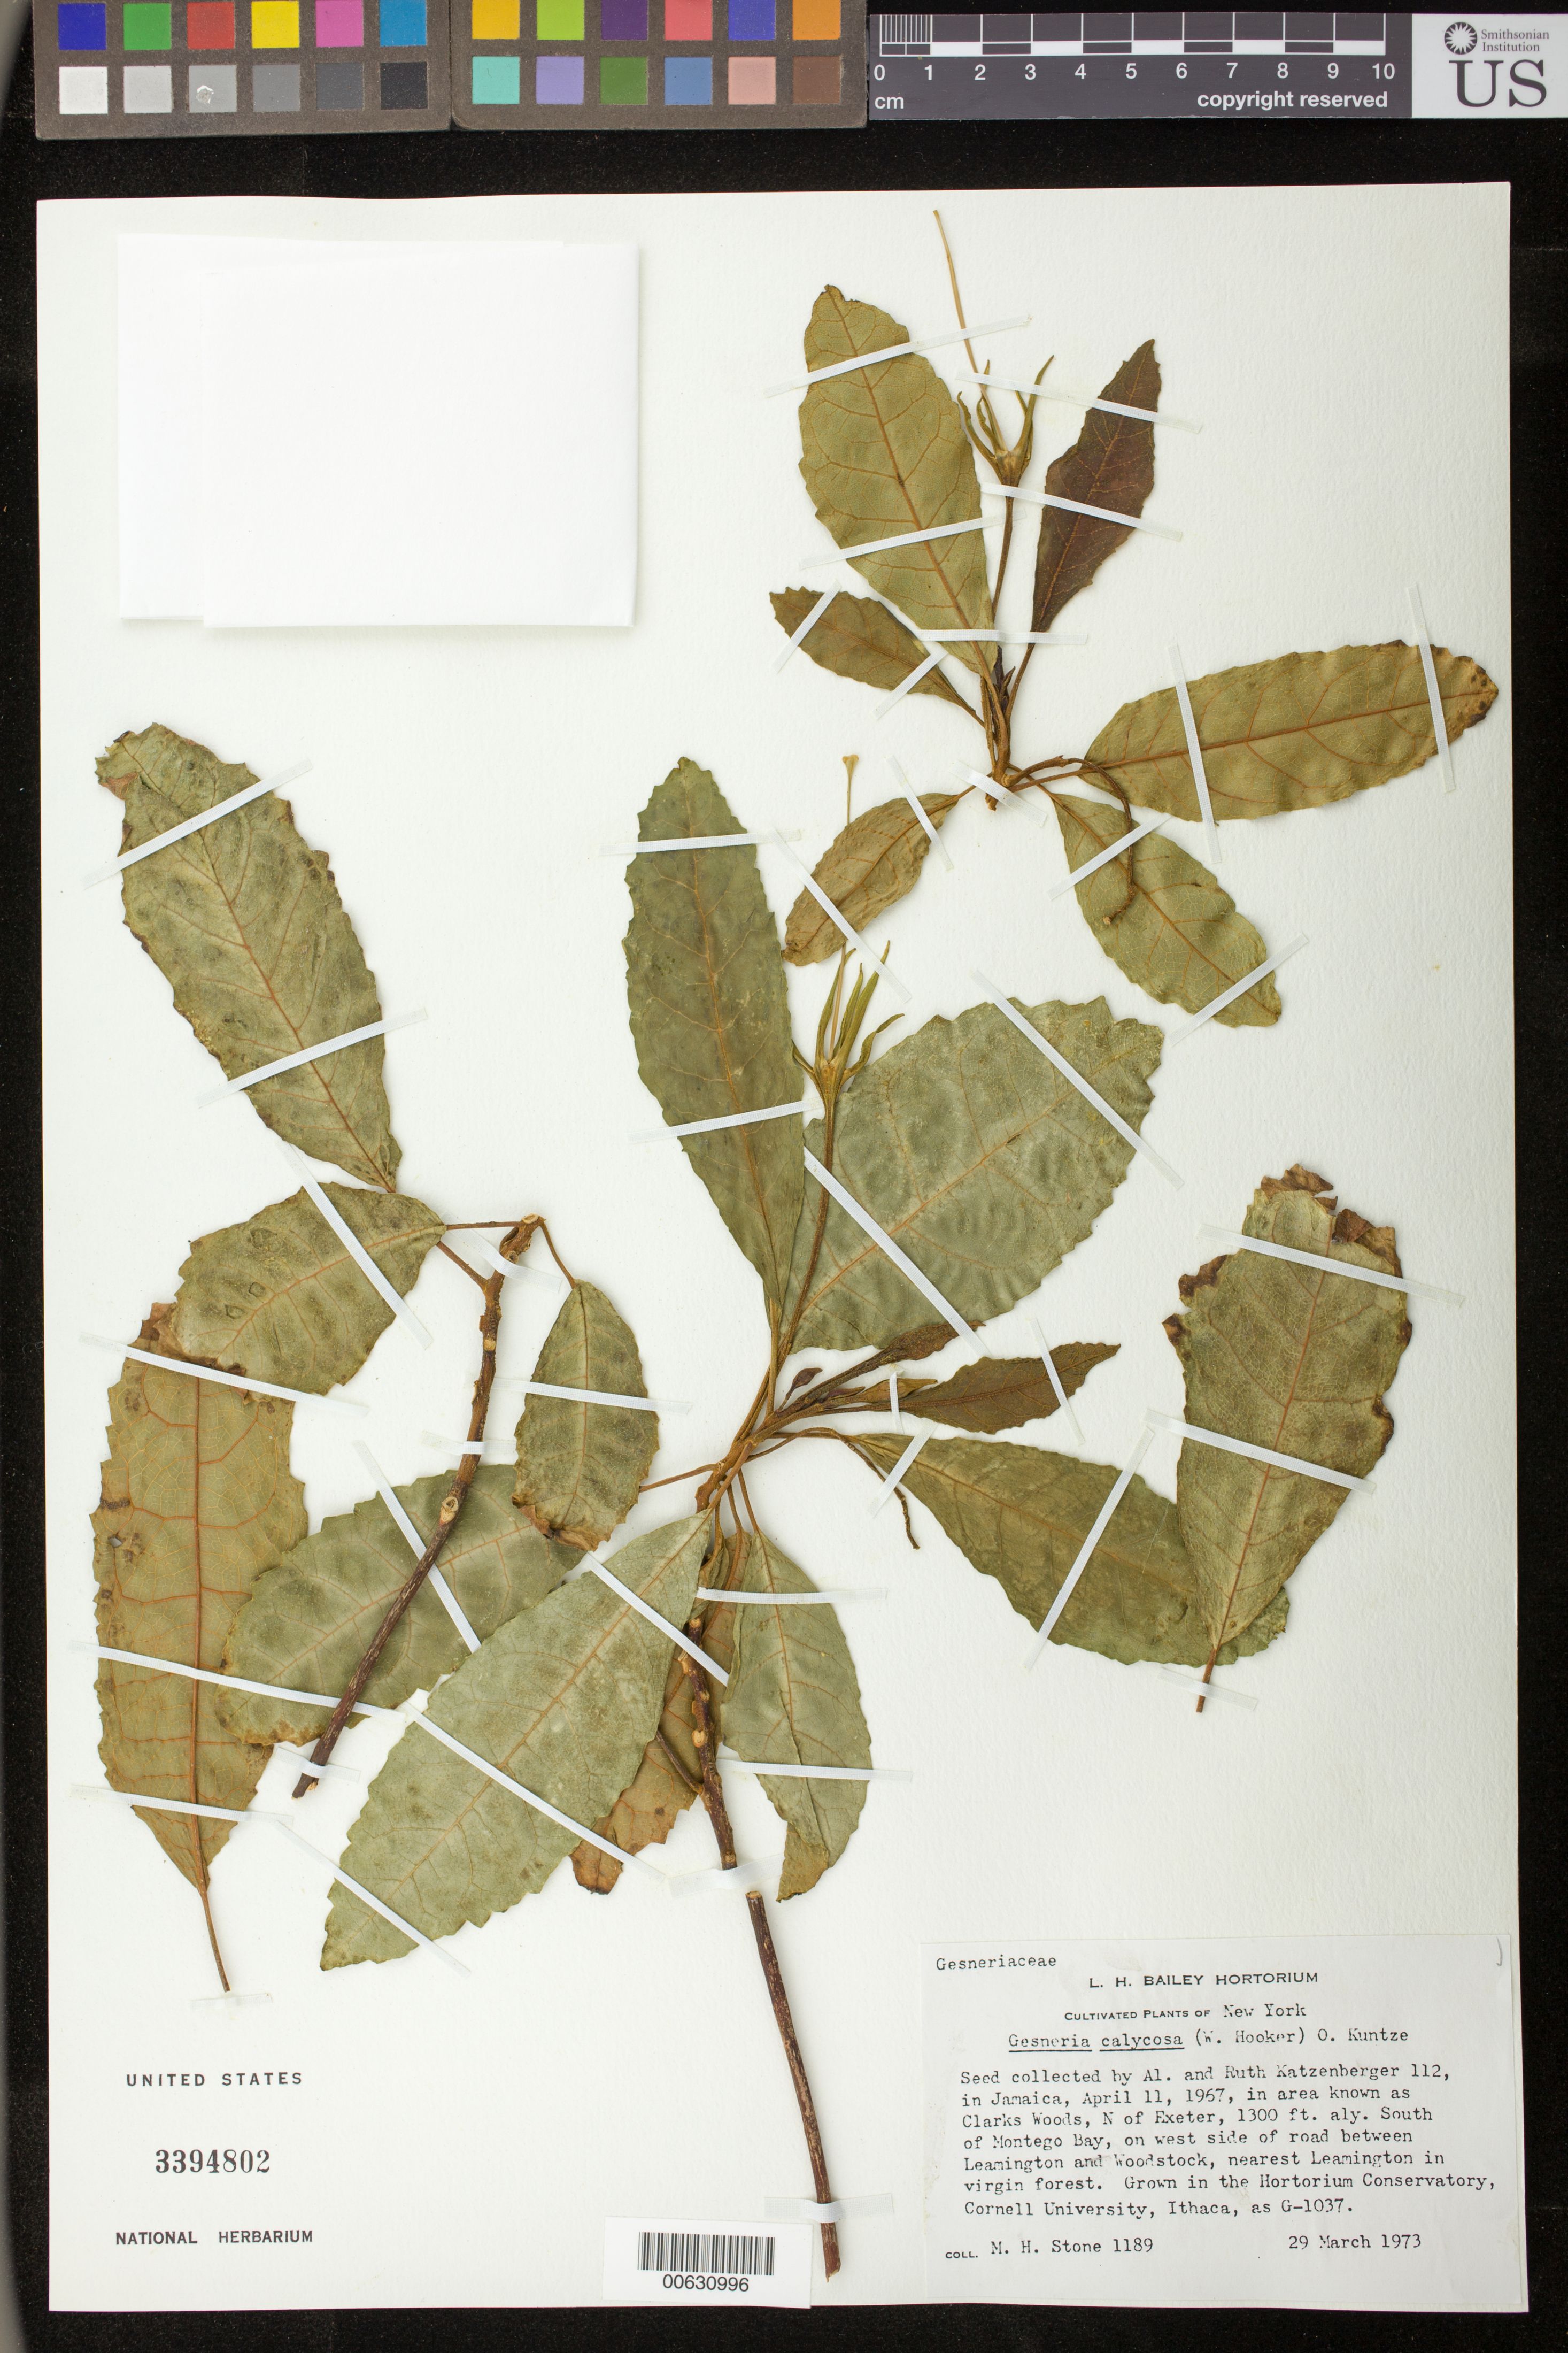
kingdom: Plantae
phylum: Tracheophyta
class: Magnoliopsida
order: Lamiales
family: Gesneriaceae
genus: Gesneria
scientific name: Gesneria calycosa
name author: (Hook.) Kuntze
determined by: Skog, Laurence E.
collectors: M. Stone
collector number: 1189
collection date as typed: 29 Mar 1973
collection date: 1973-03-29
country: Jamaica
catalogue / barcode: US 3394802